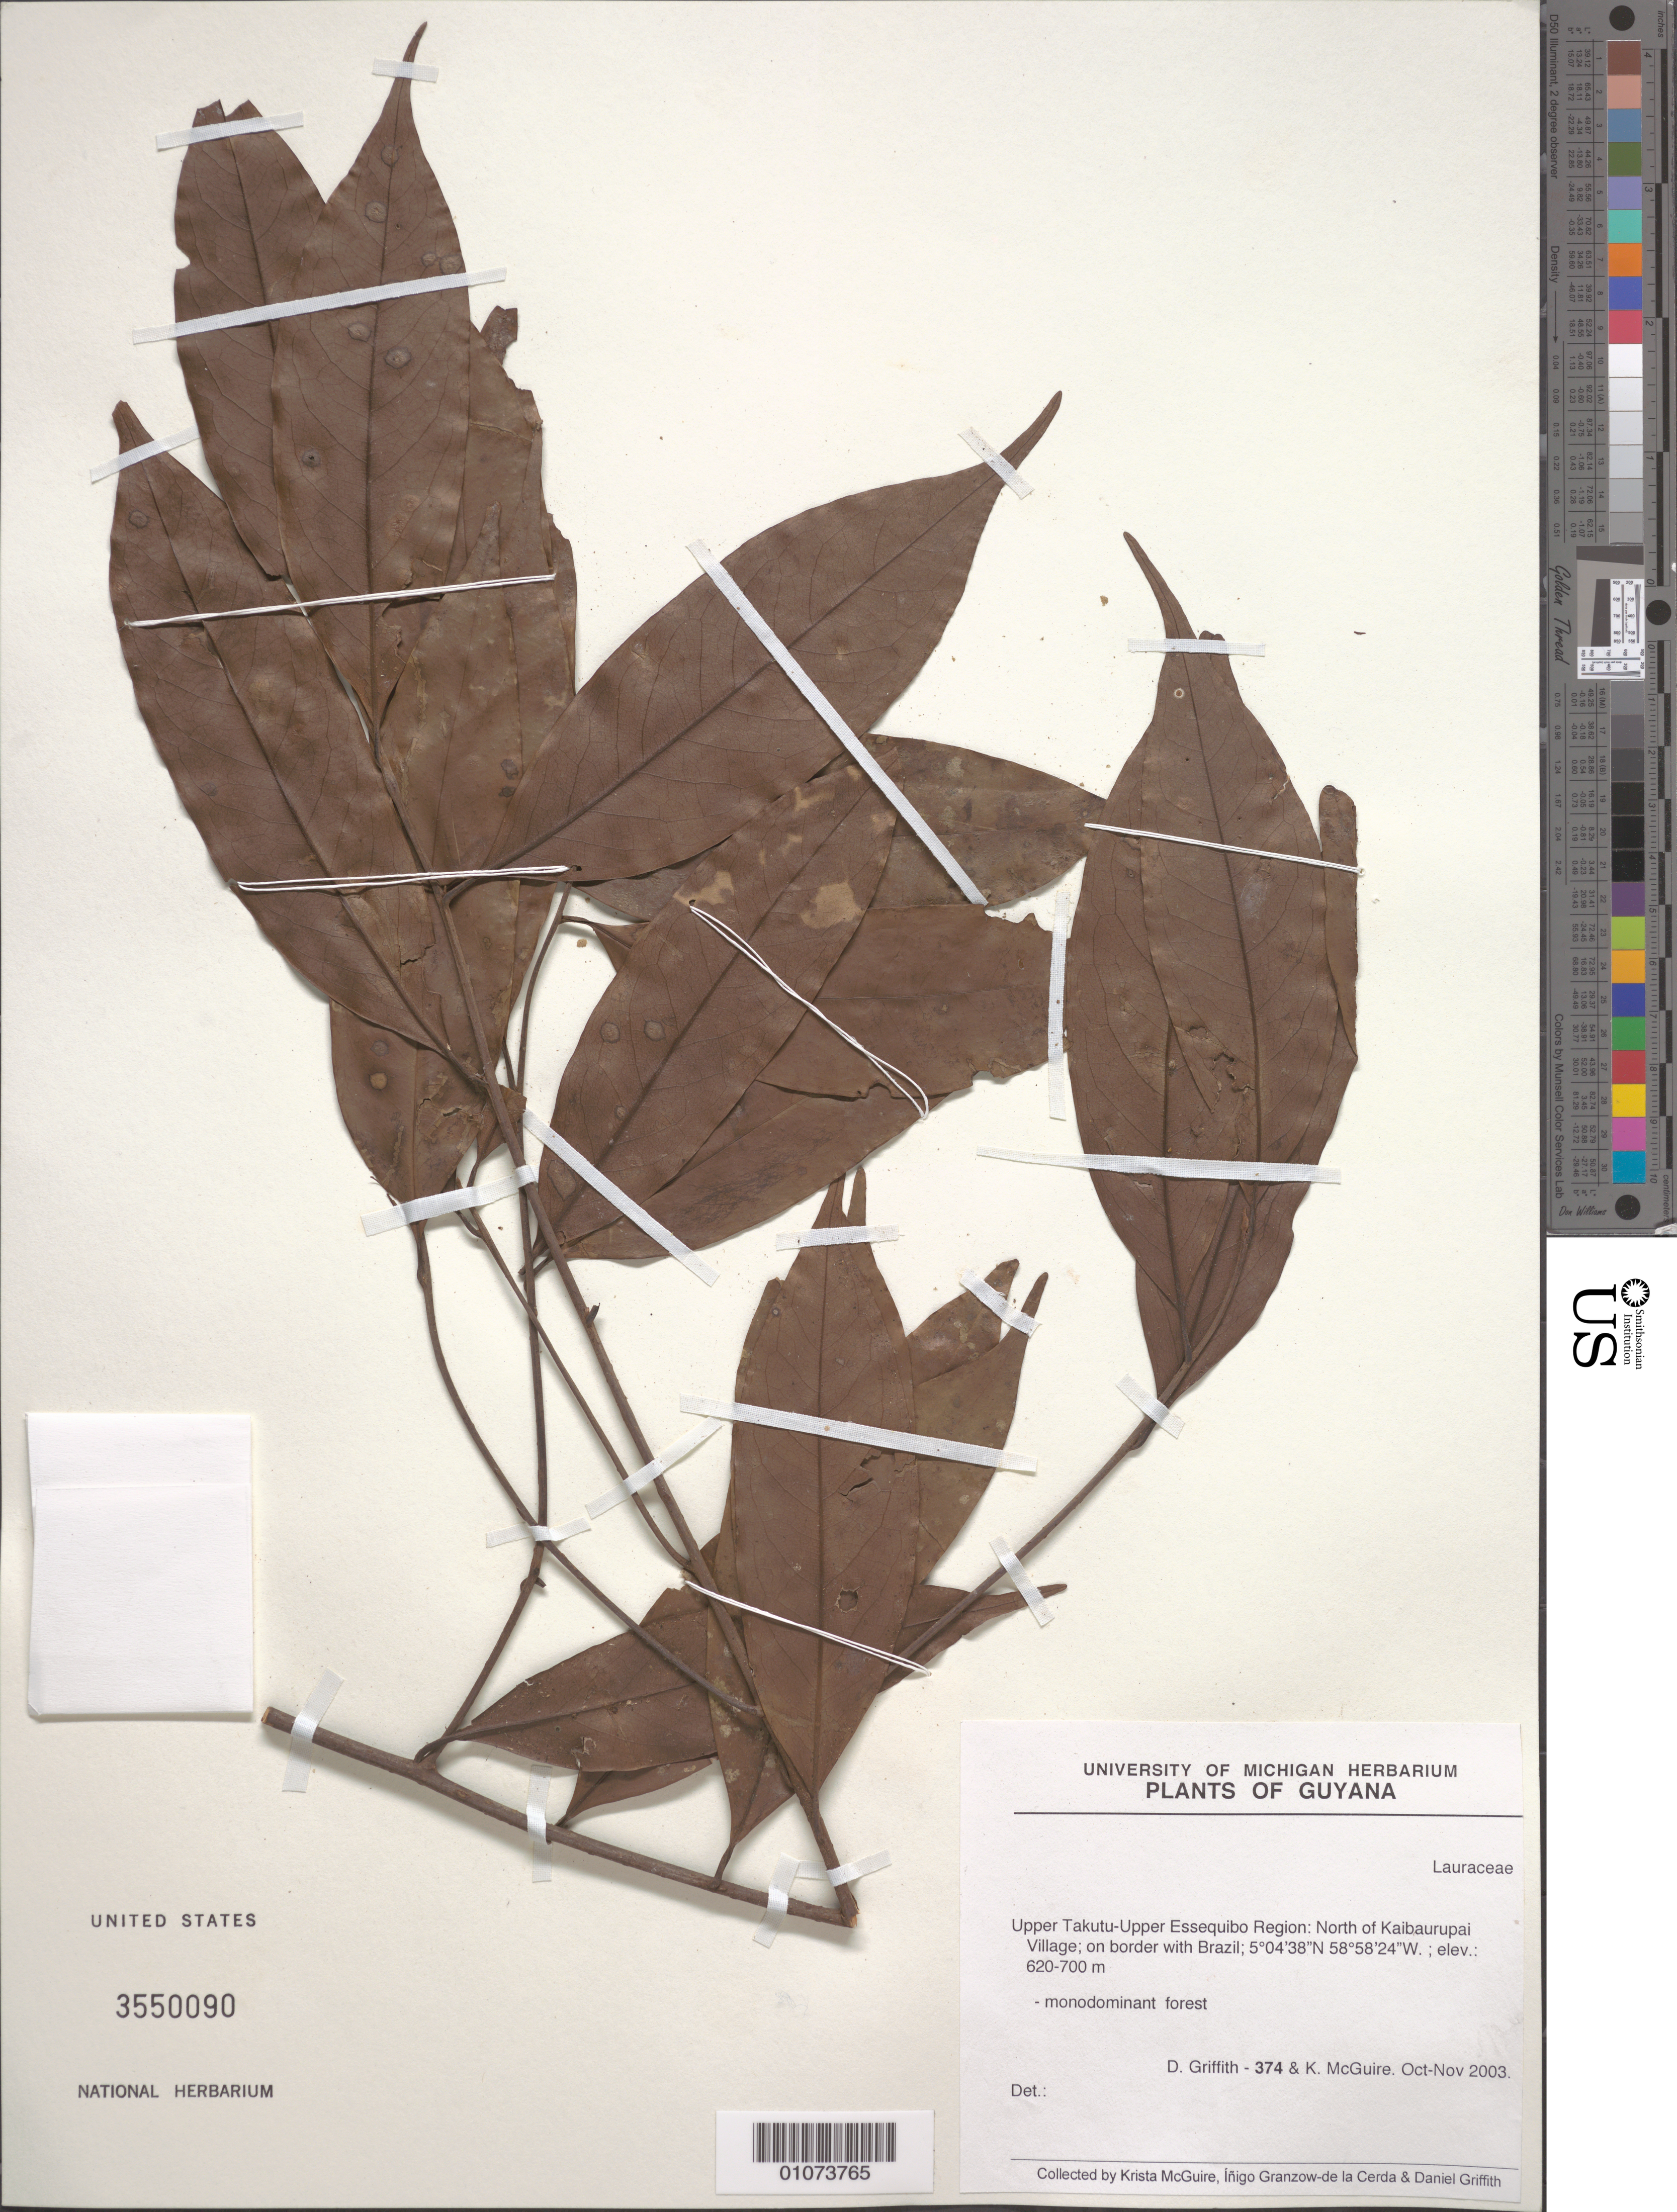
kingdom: Plantae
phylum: Tracheophyta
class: Magnoliopsida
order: Laurales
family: Lauraceae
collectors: D. Griffith & K. McGuire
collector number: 374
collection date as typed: Oct-03 to Nov-03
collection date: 2003-10/2003-11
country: Guyana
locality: Upper Takutu - Upper Essequibo Region: North of Kaibaurupai Village; on border with Brazil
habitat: Monodominant forest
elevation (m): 620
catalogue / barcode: US 3550090